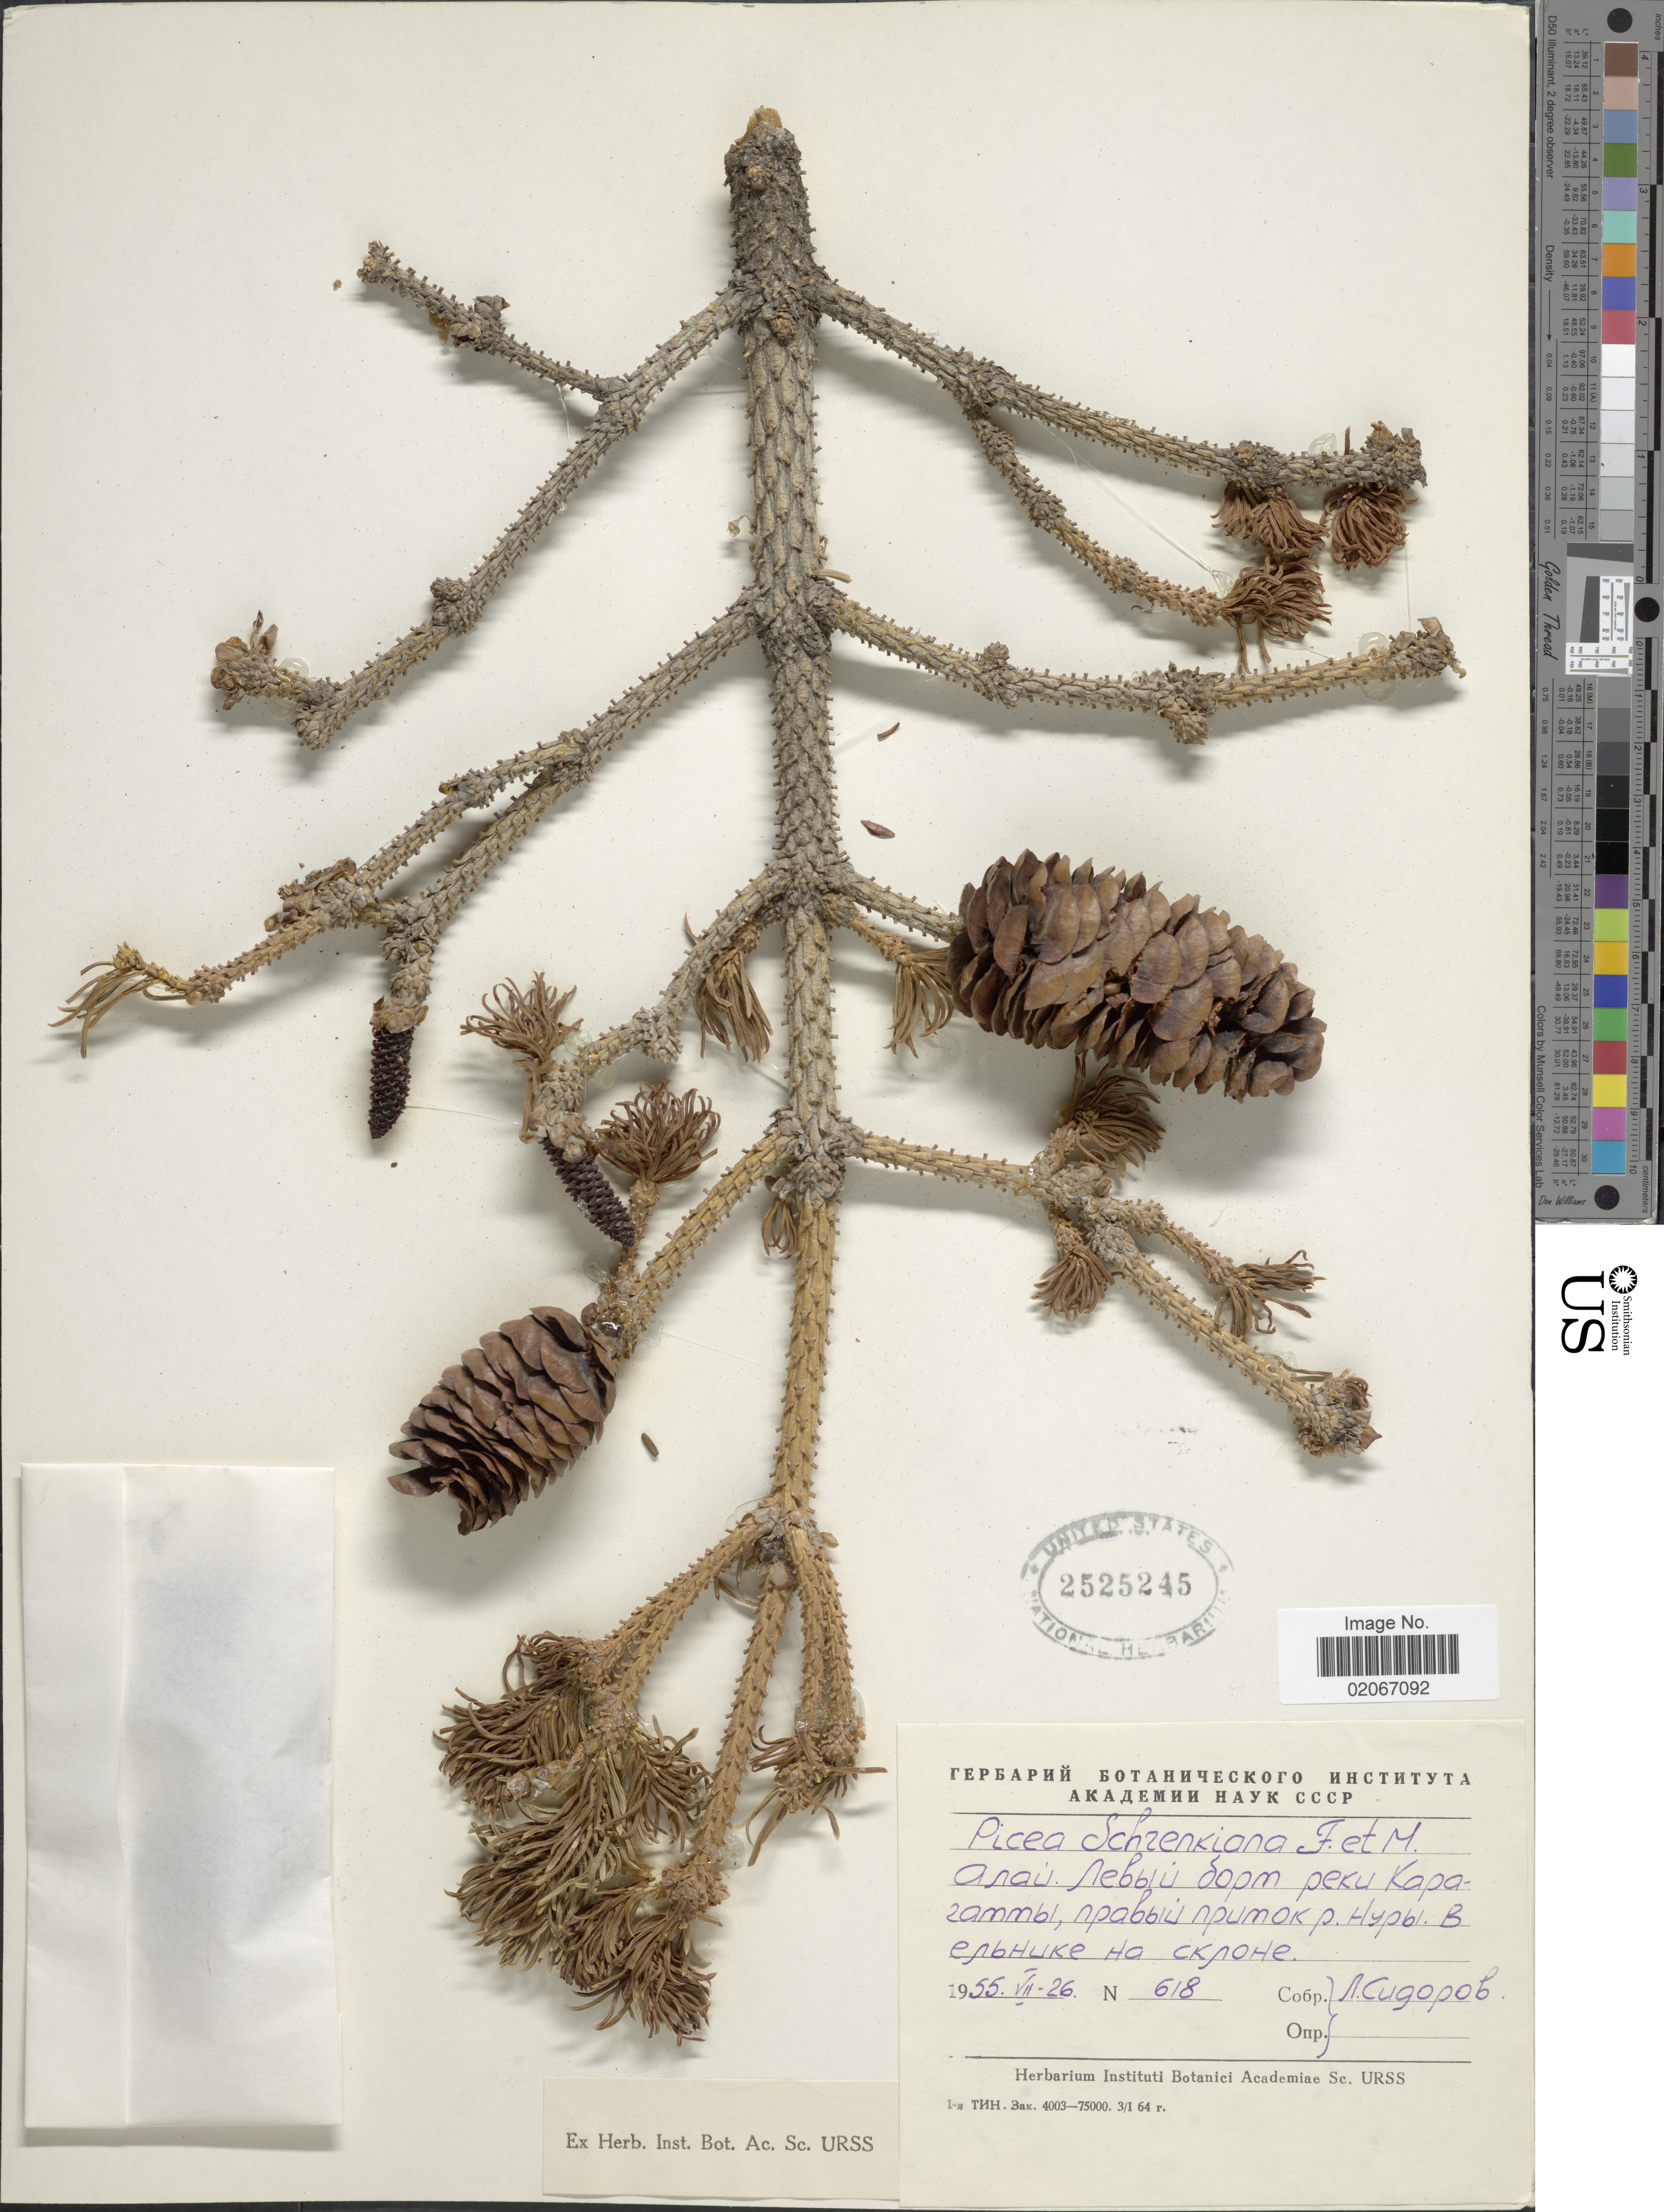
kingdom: Plantae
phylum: Tracheophyta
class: Pinopsida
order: Pinales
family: Pinaceae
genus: Picea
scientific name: Picea schrenkiana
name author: Fisch. & C.A. Mey.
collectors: L. Sidorov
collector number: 618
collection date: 1955-07-26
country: Russian Federation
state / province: Altai Republic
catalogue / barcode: US 2525245